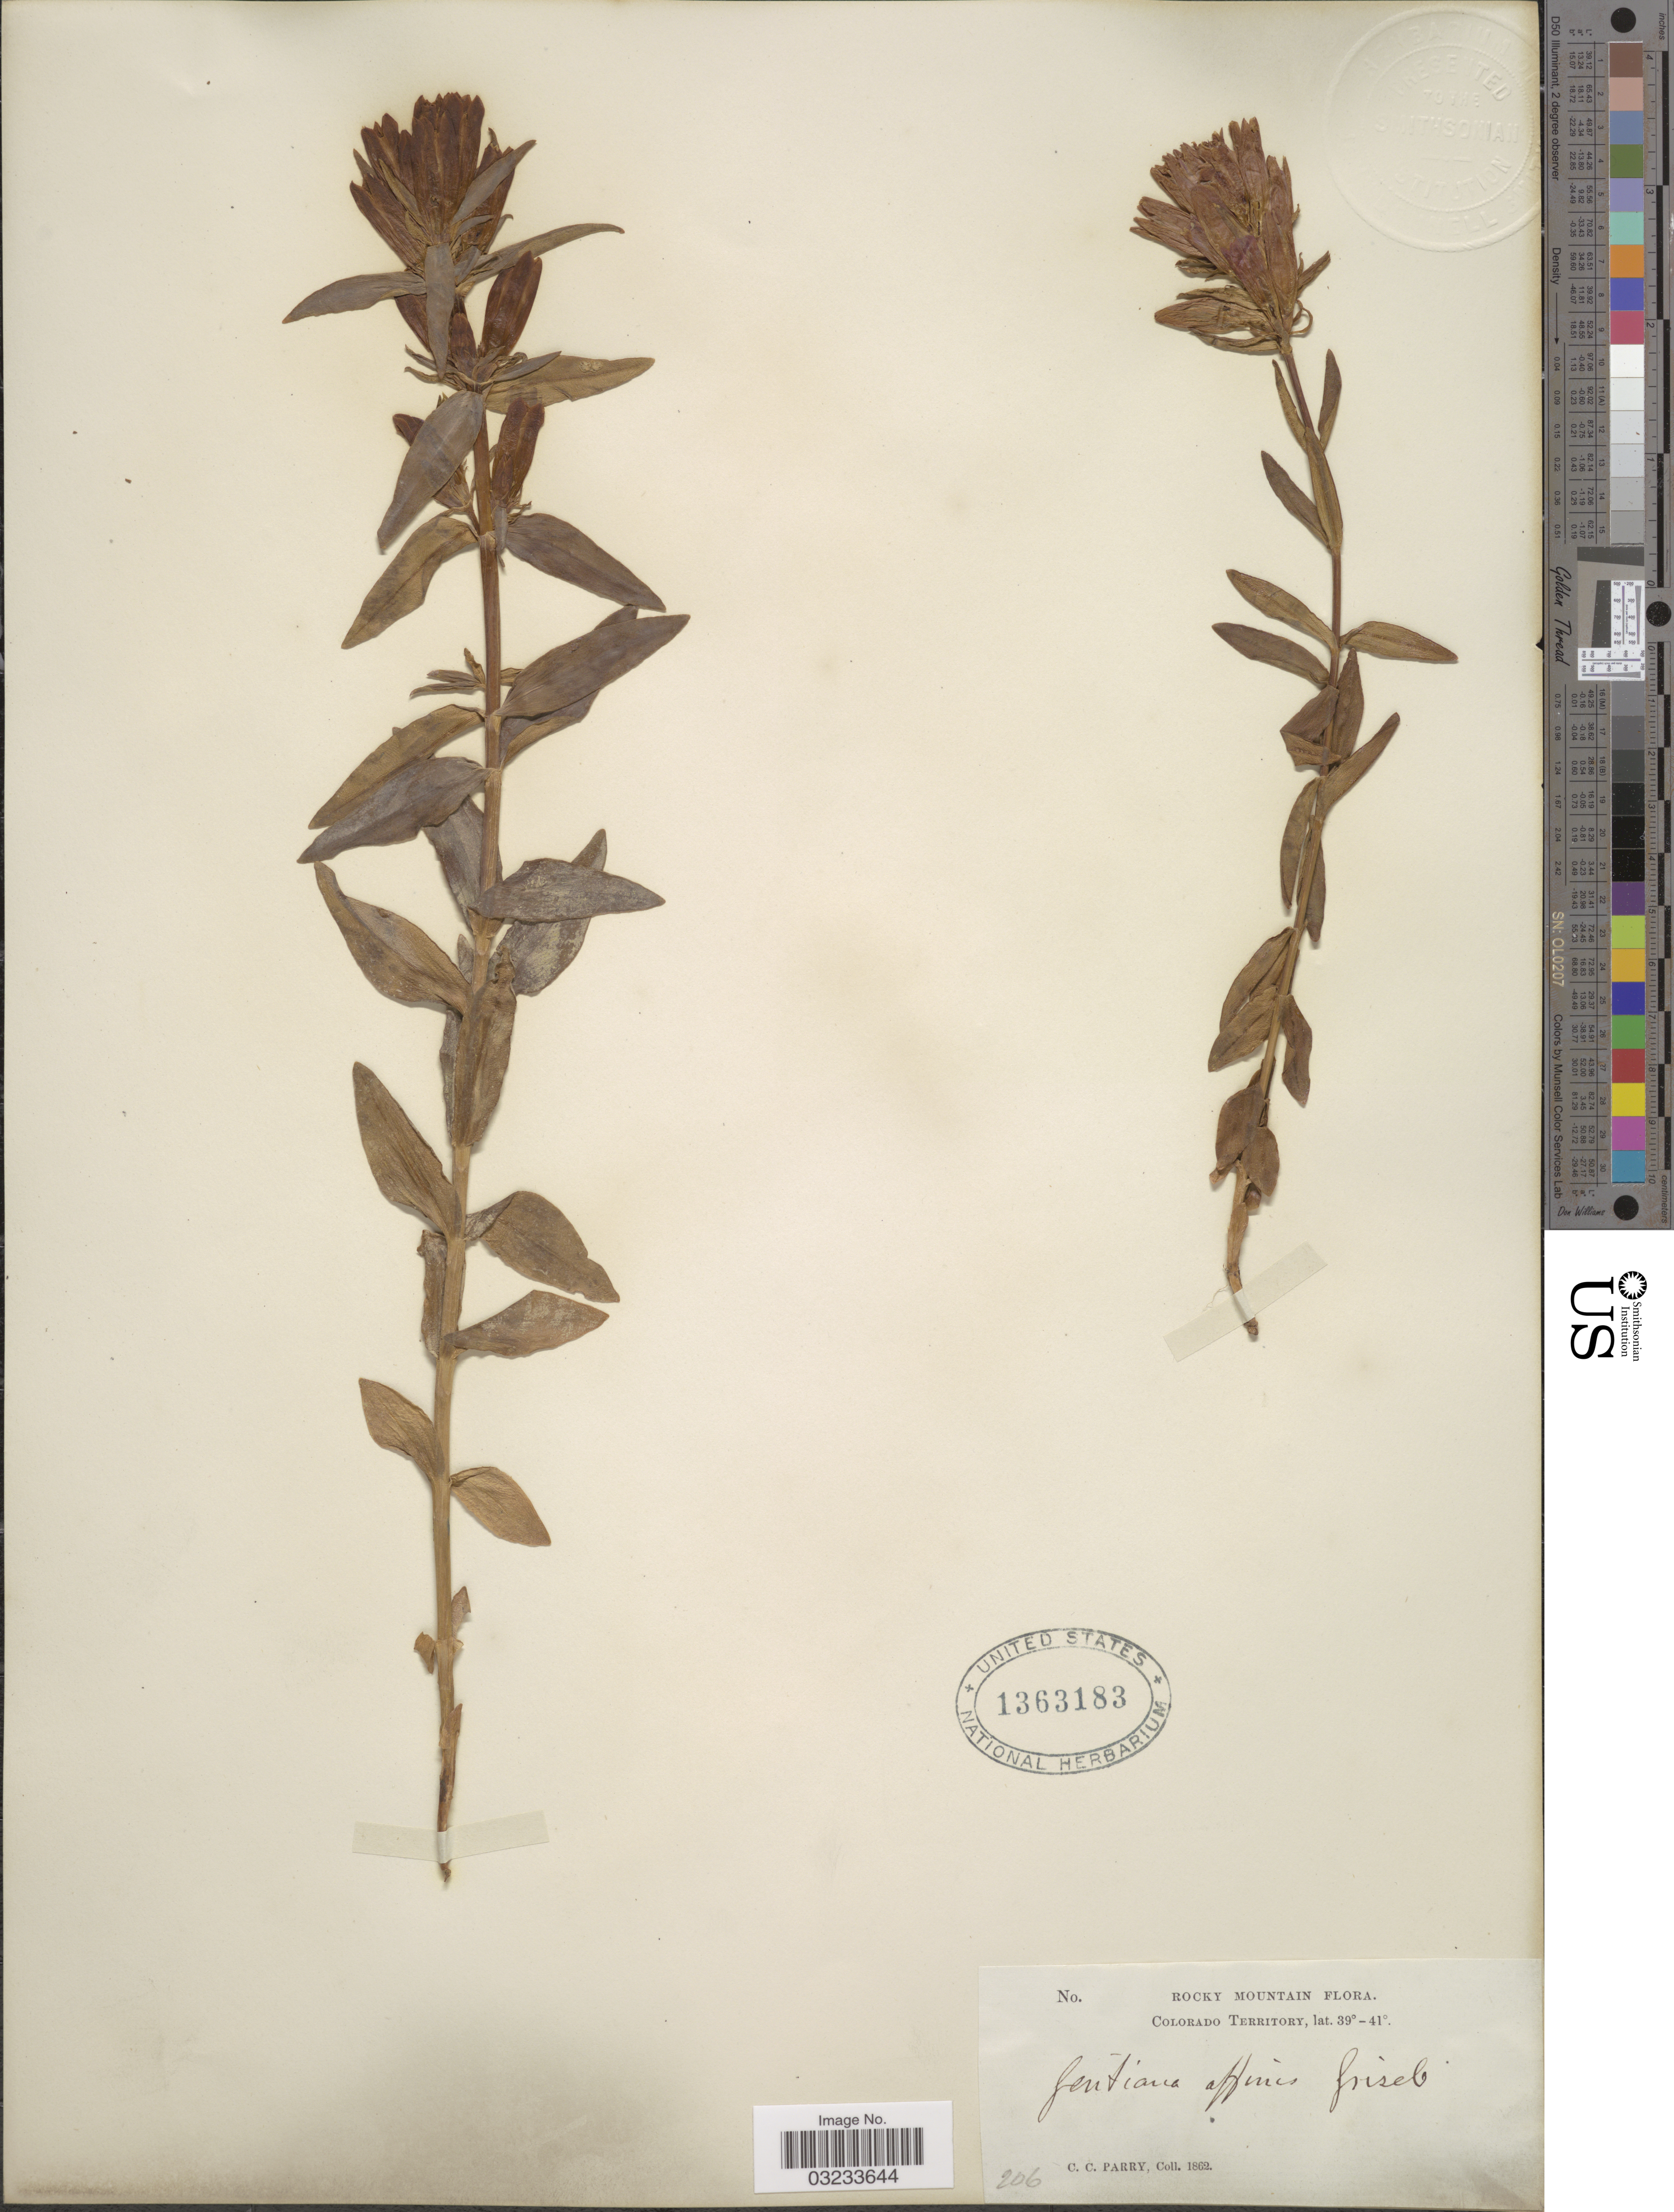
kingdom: Plantae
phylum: Tracheophyta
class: Magnoliopsida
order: Gentianales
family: Gentianaceae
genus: Gentiana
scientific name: Gentiana affinis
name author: Griseb.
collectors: C. C. Parry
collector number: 206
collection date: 1862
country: United States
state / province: Colorado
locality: Rocky Mountain. Colorado Territory.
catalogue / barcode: US 1363183